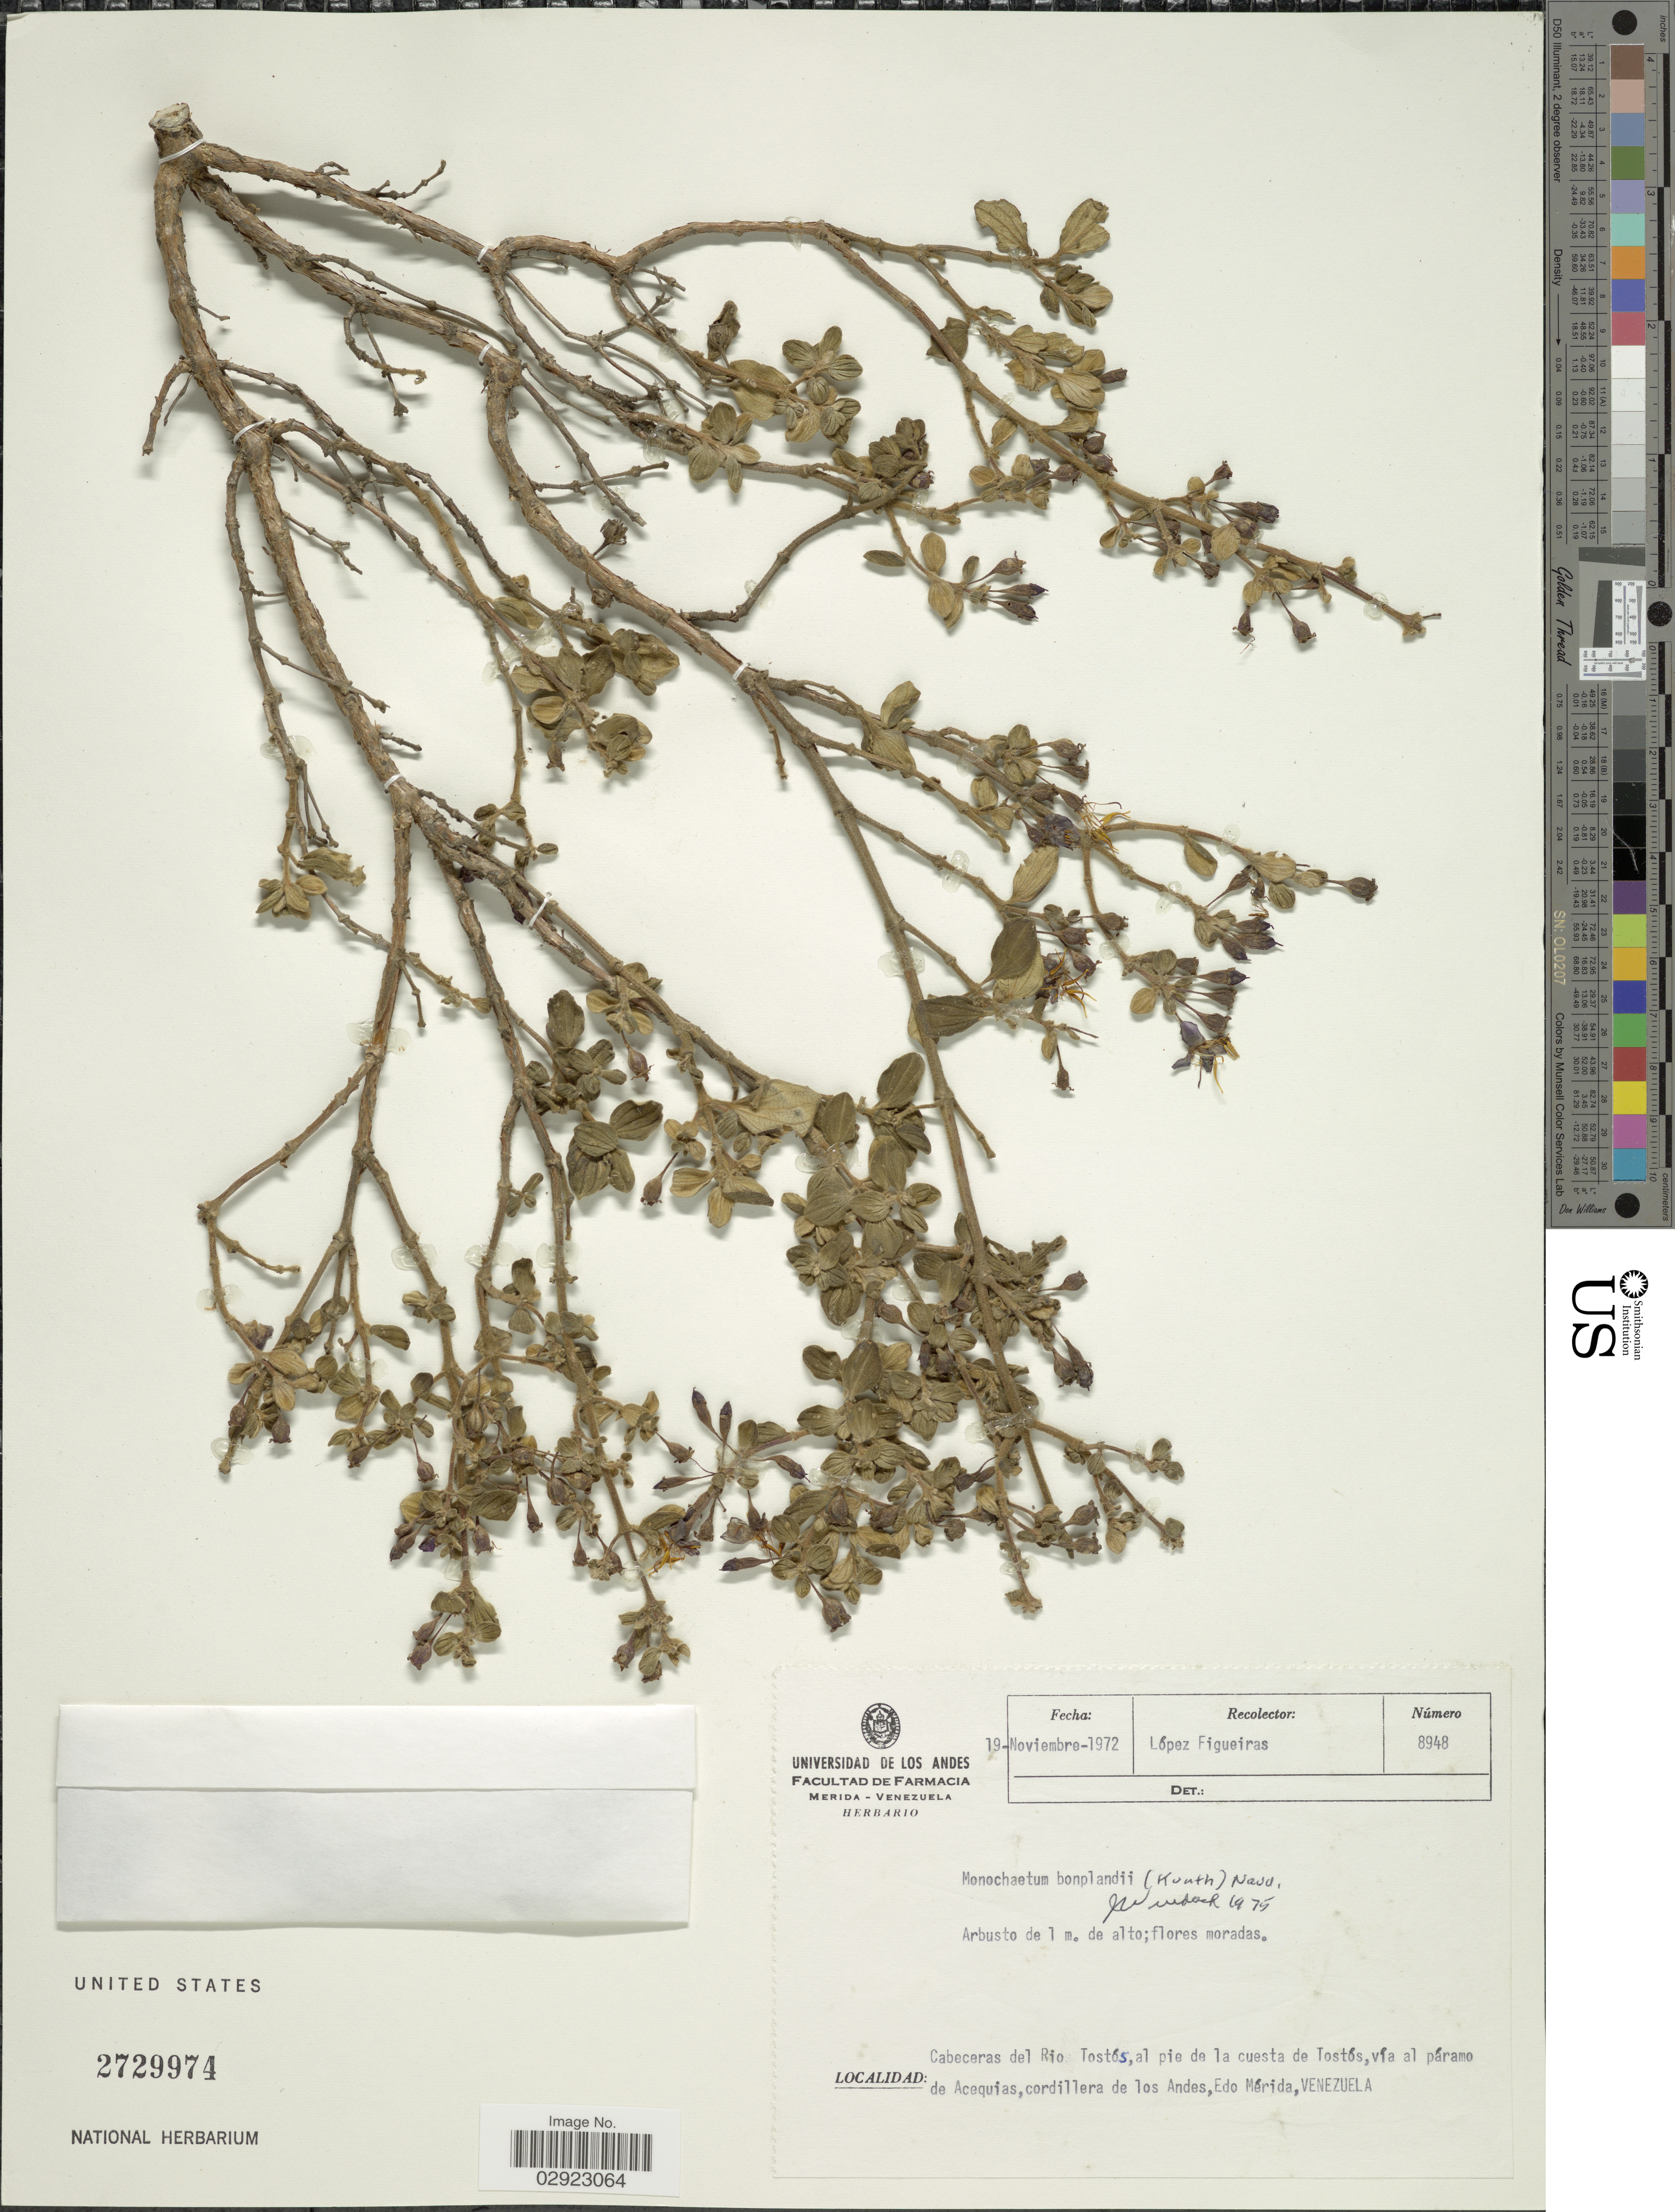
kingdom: Plantae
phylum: Tracheophyta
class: Magnoliopsida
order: Myrtales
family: Melastomataceae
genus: Monochaetum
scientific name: Monochaetum bonplandii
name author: (Kunth) Naudin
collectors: M. López Figueiras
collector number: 8948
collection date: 1972-11-19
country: Venezuela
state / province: Mérida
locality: Cabeceras del Rio Tostós, al pie de la cuesta de Tostós, vía al páramo de Acequias, cordillera de los Andes, Edo Mérida.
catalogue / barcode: US 2729974